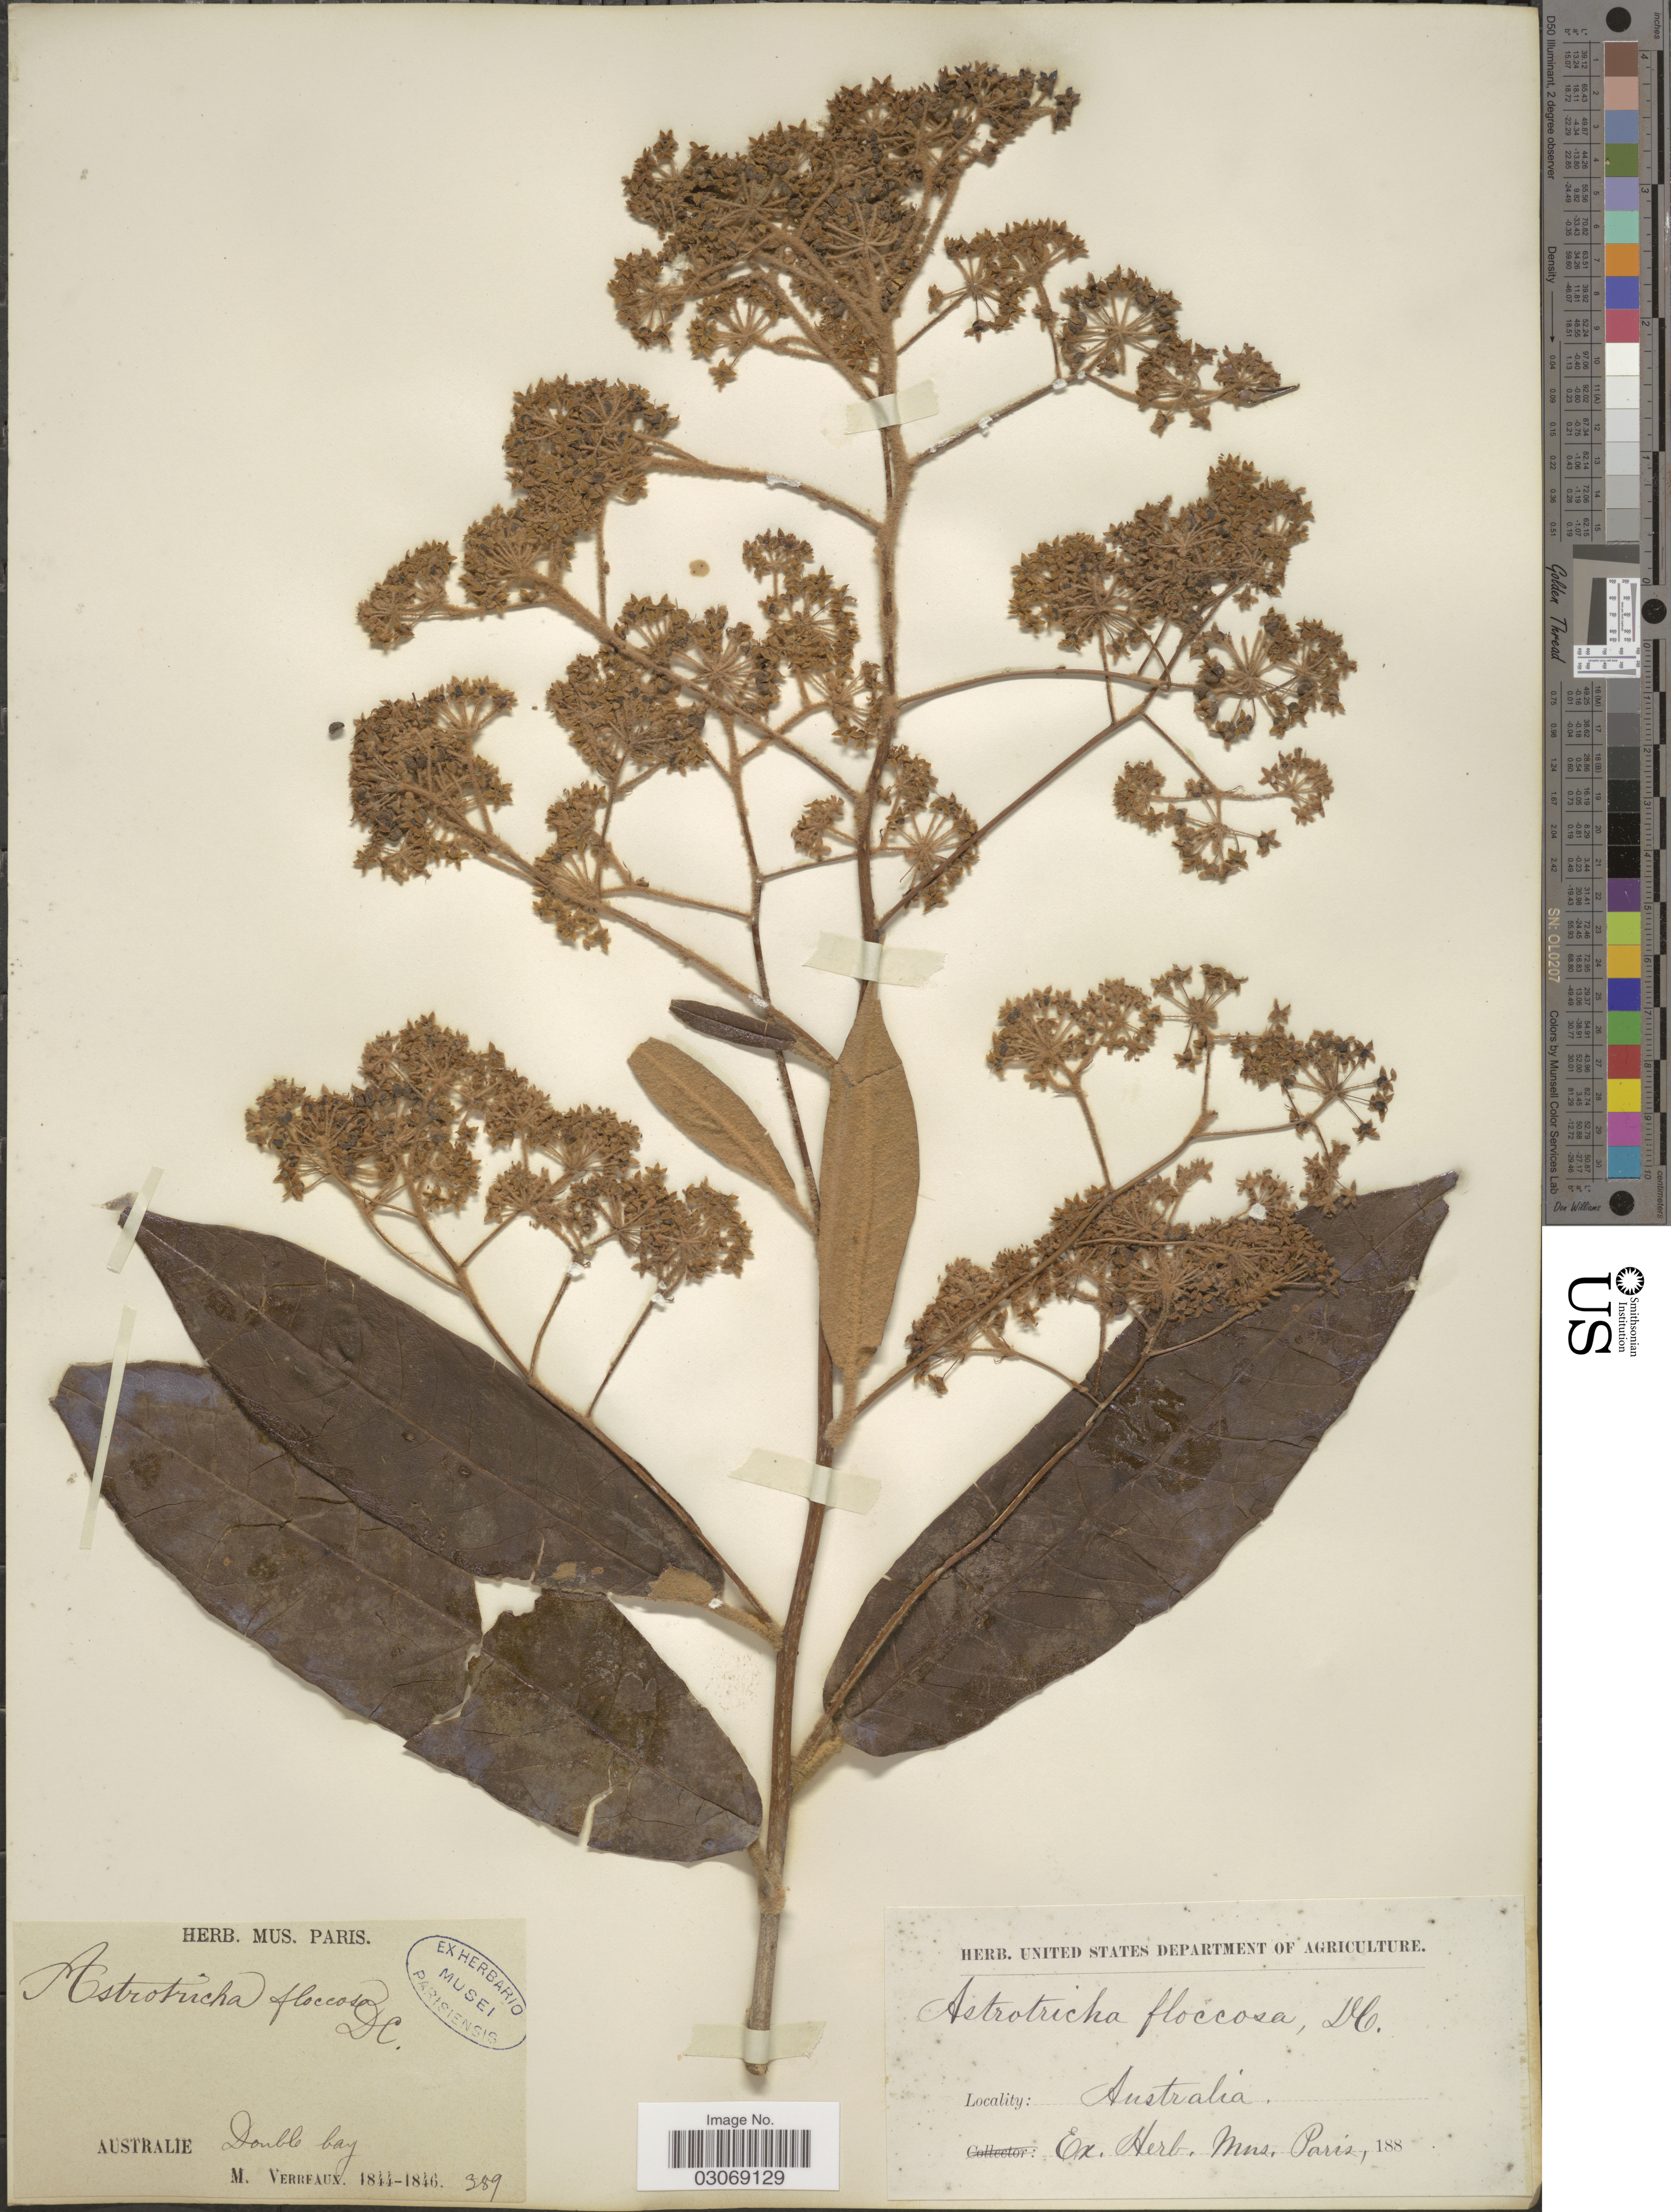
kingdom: Plantae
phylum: Tracheophyta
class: Magnoliopsida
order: Apiales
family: Araliaceae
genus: Astrotricha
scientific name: Astrotricha floccosa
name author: DC.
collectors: M. Verreaux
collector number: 389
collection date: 1844/1846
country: Australia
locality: Double bay.